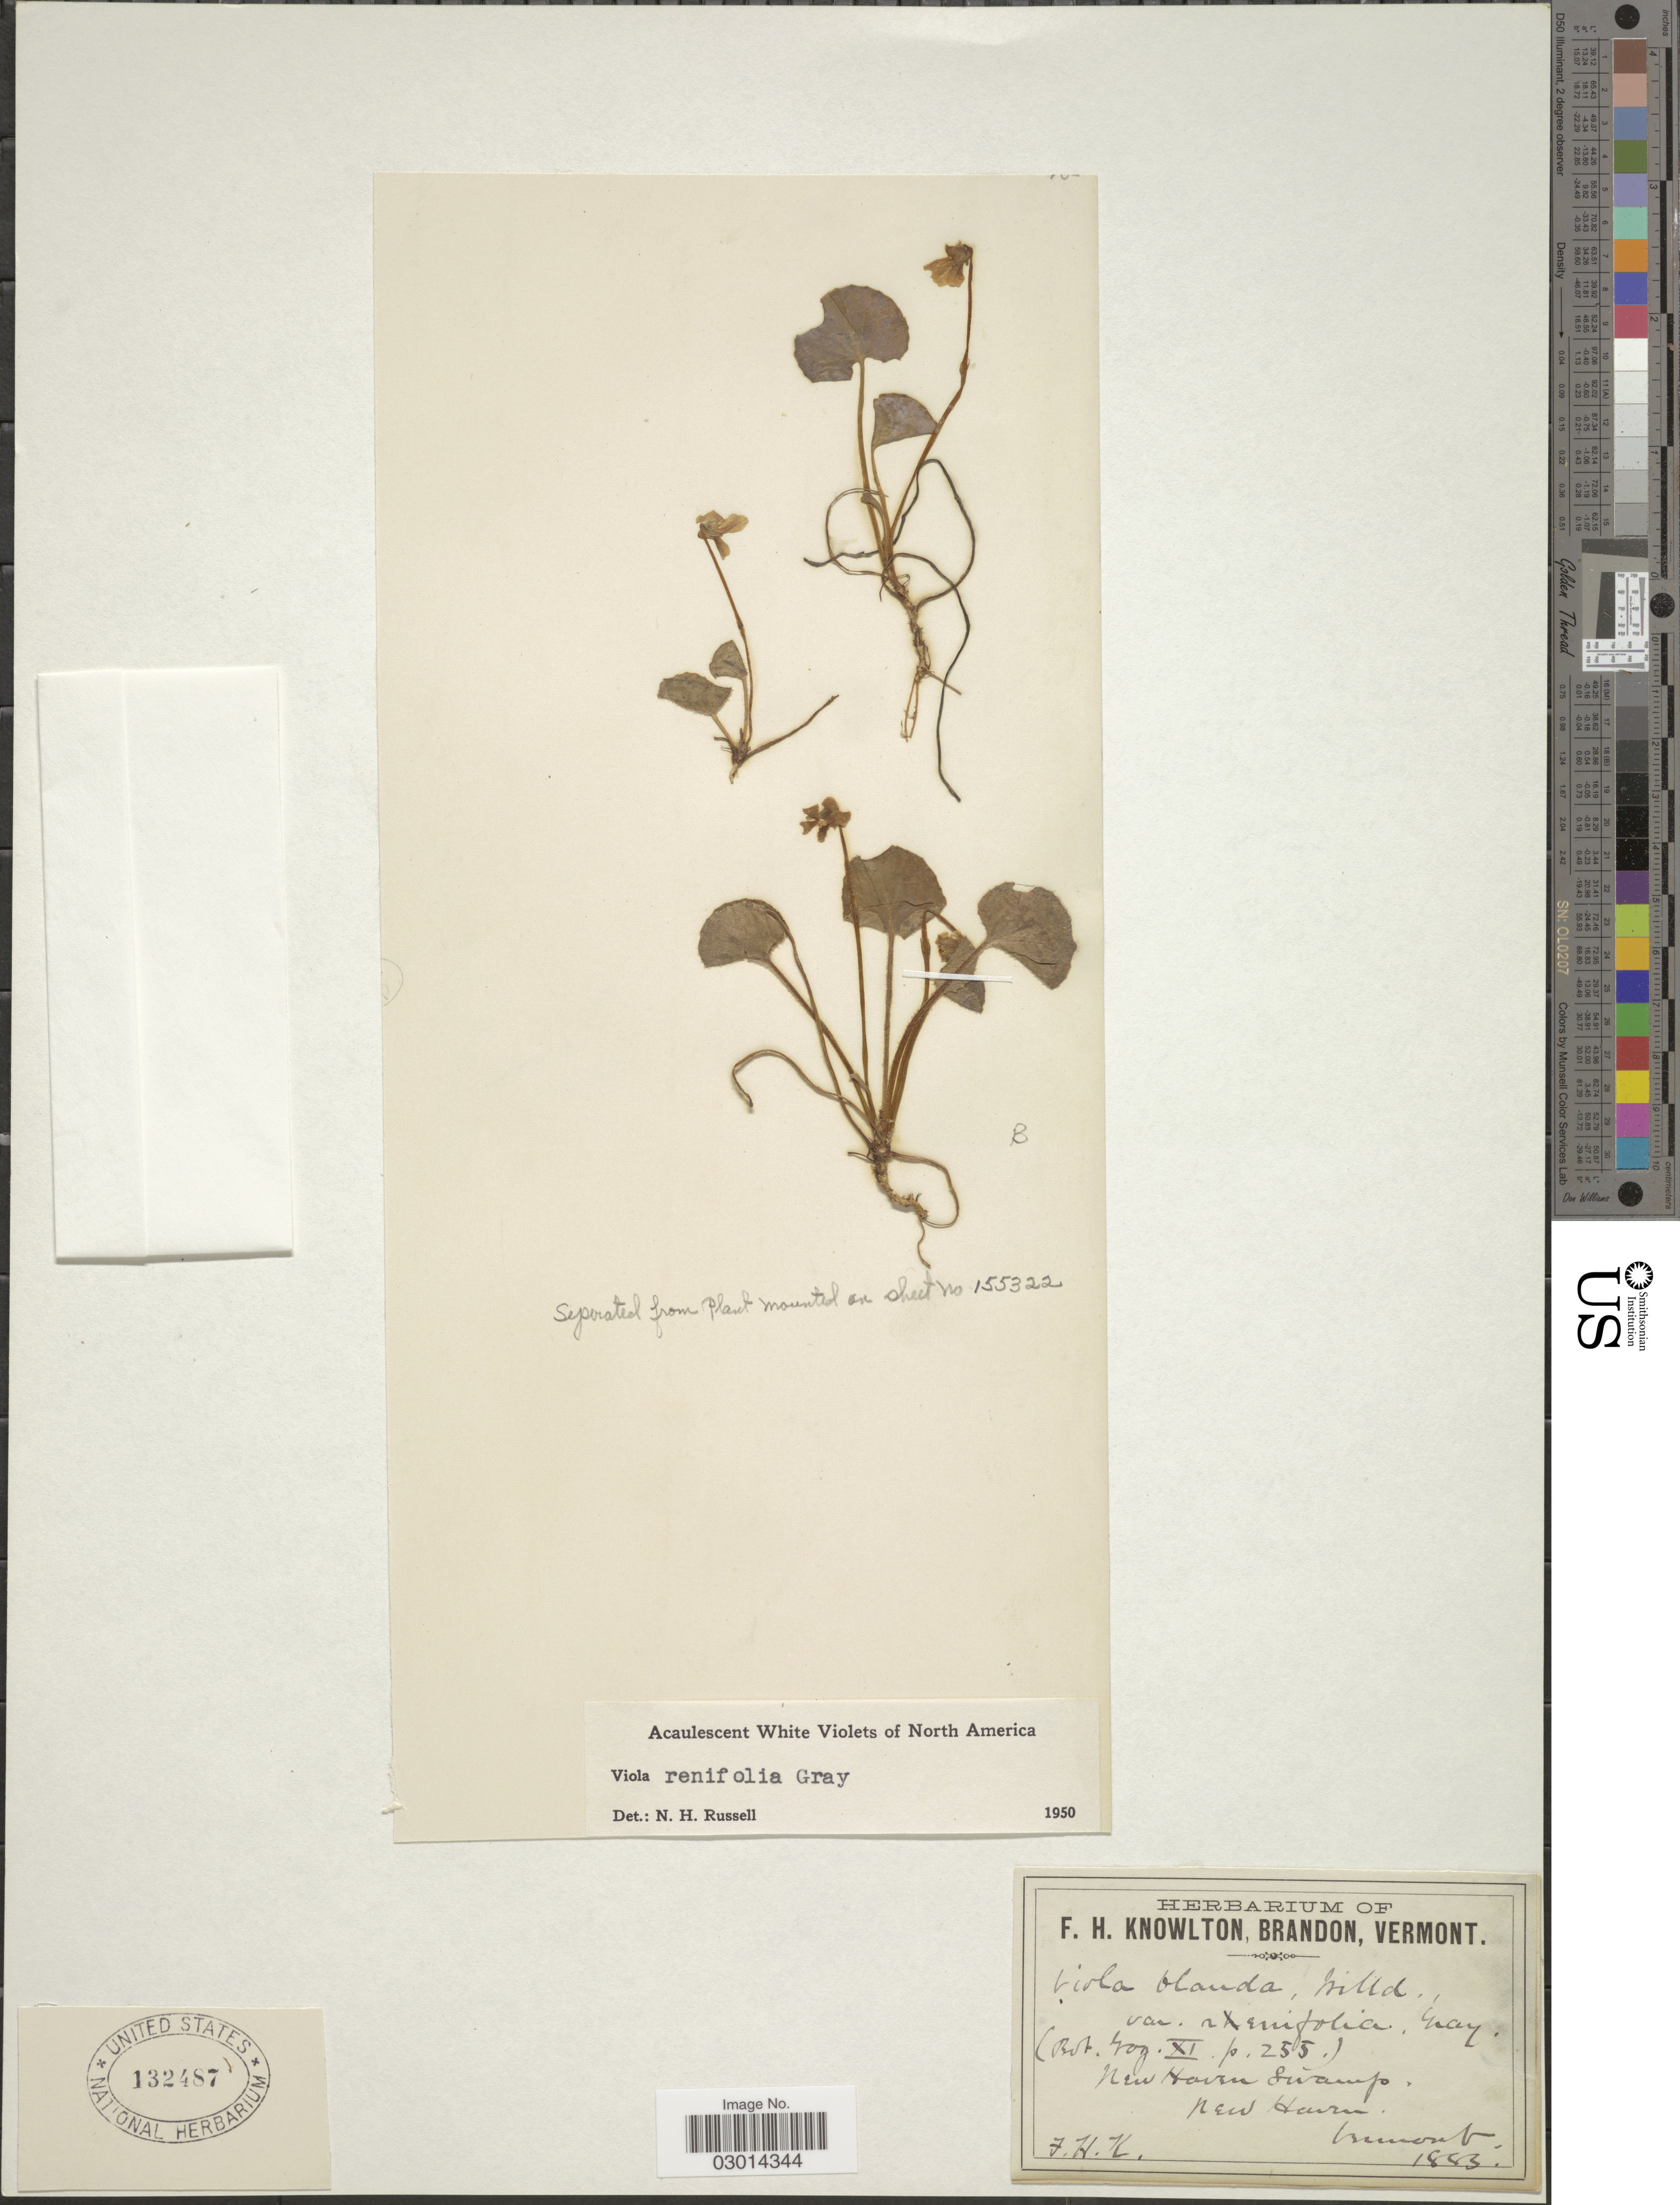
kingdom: Plantae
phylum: Tracheophyta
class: Magnoliopsida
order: Malpighiales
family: Violaceae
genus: Viola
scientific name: Viola renifolia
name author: A. Gray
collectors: F. H. Knowlton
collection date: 1883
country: United States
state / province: Vermont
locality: New Haven Swamp. New Haven.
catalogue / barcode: US 132487